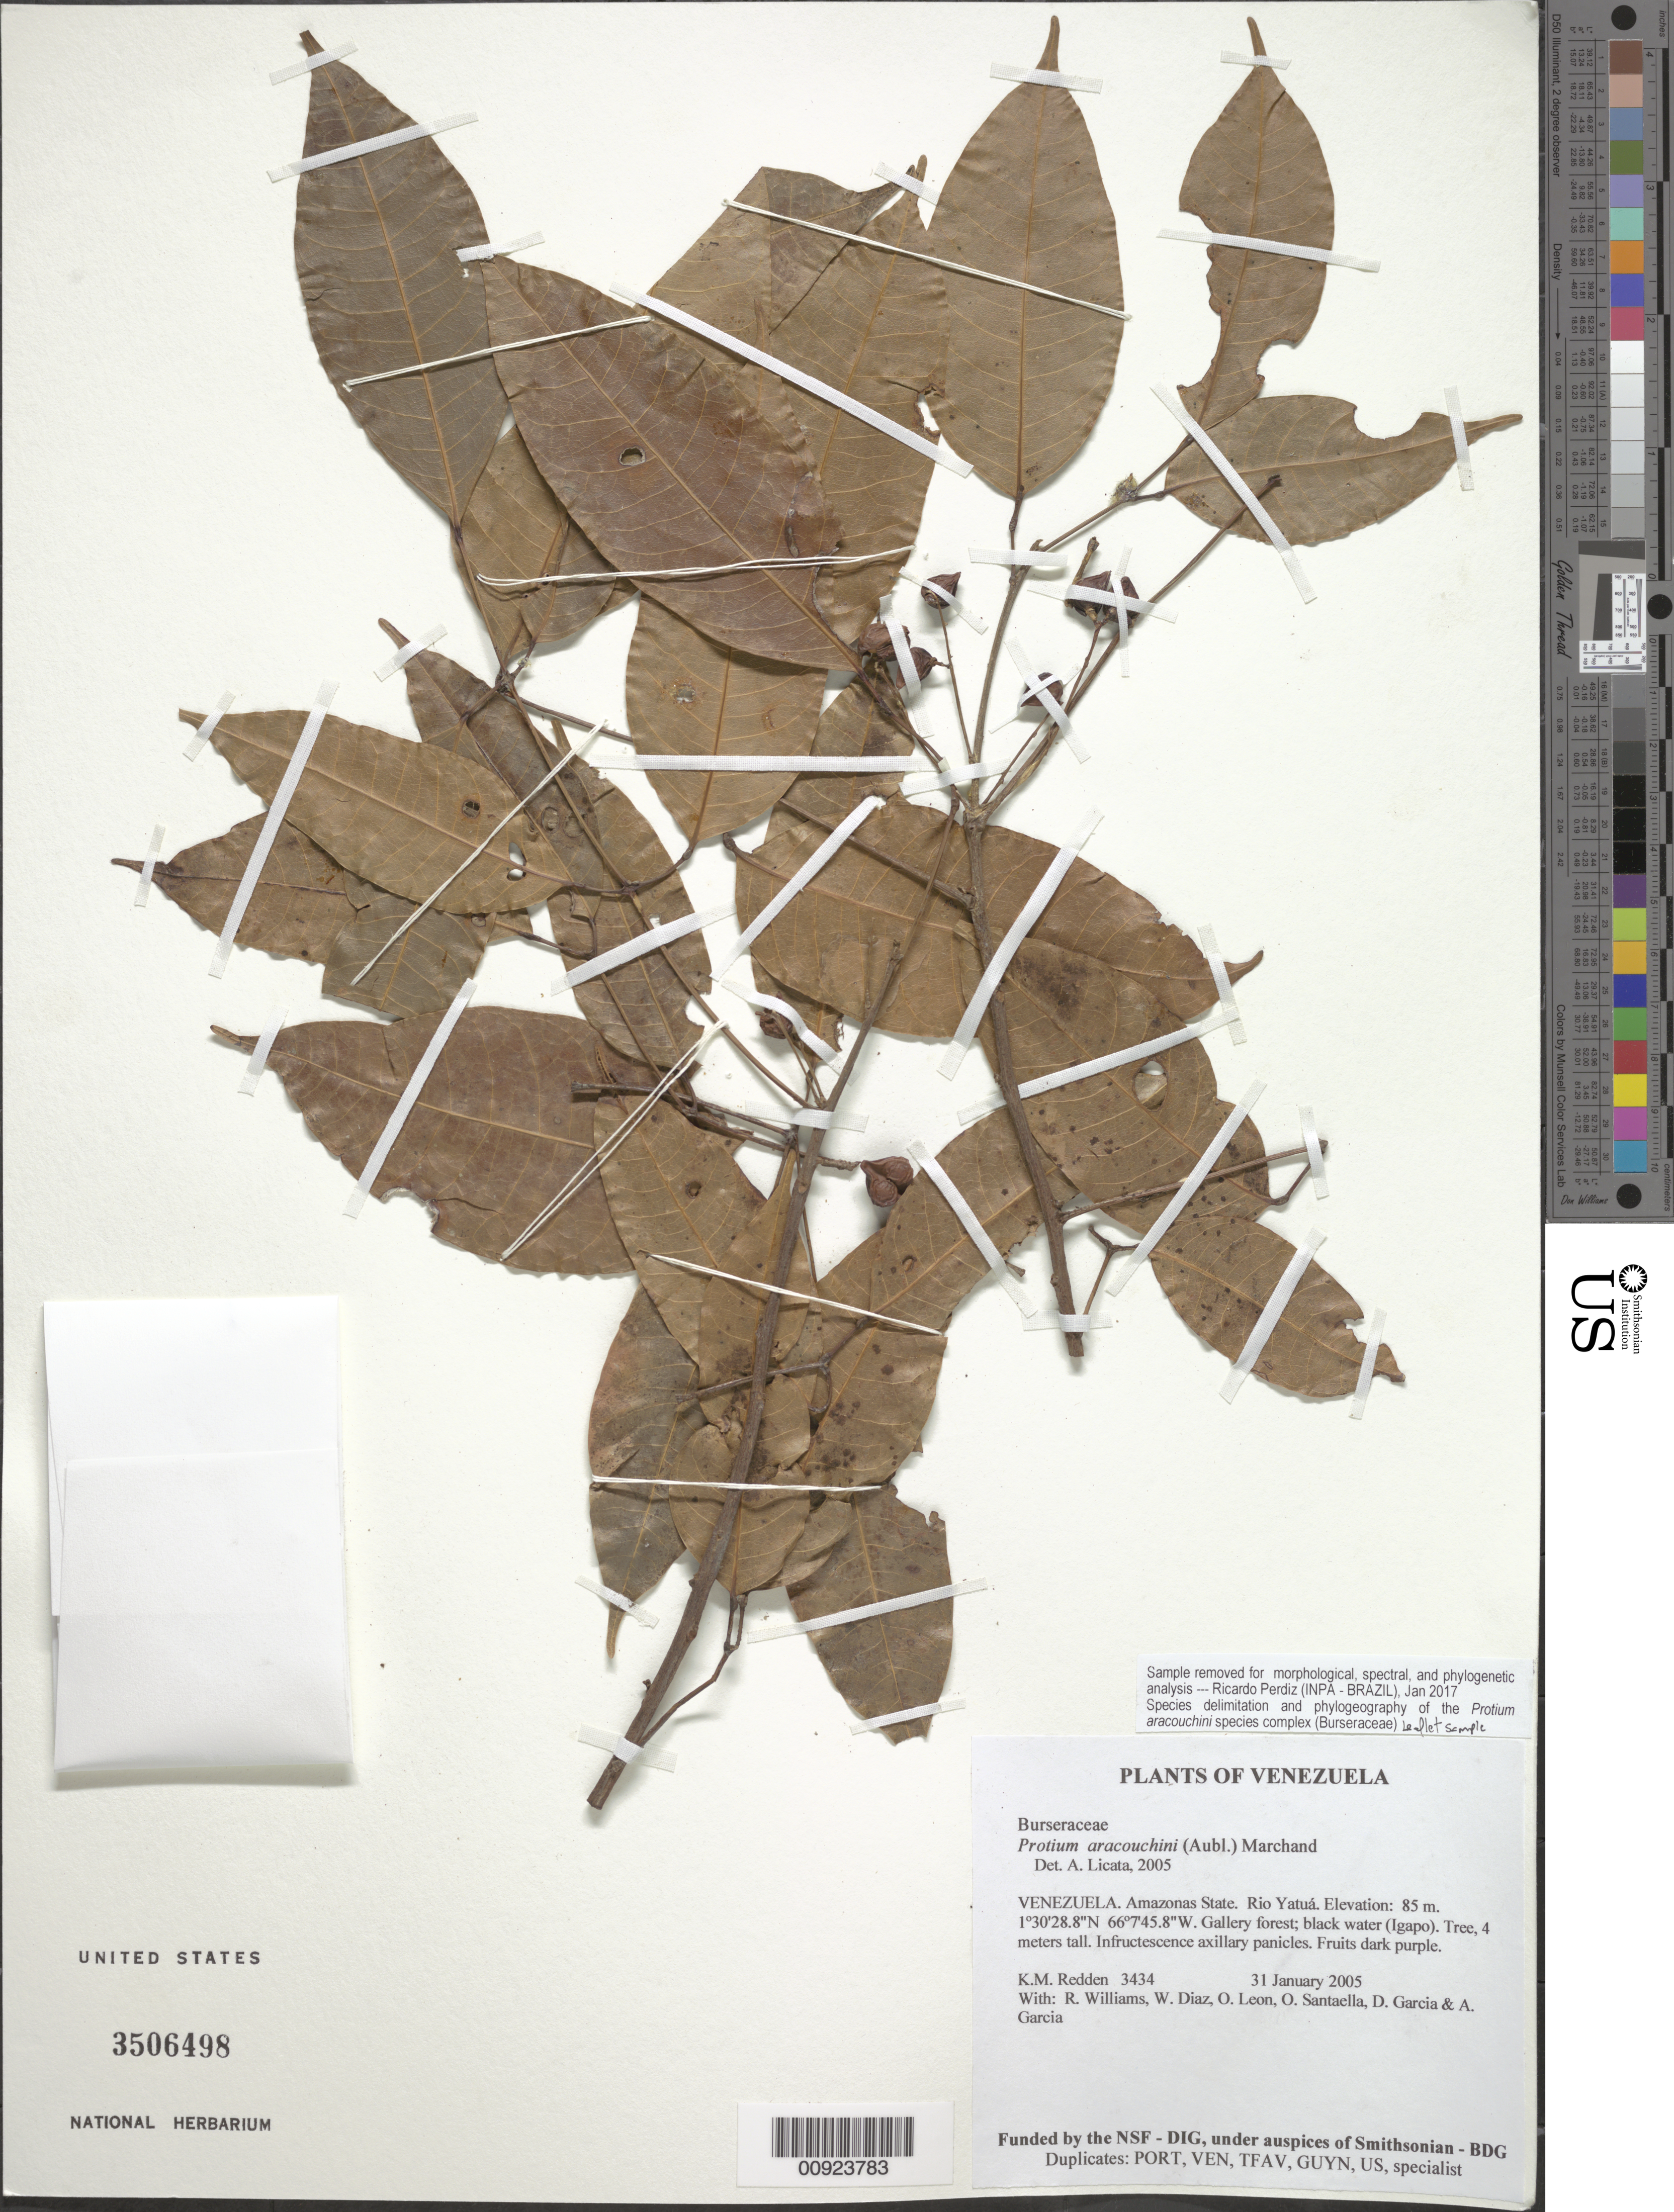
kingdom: Plantae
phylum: Tracheophyta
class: Magnoliopsida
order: Sapindales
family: Burseraceae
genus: Protium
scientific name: Protium aracouchini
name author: (Aubl.) Marchand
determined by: Licata, A., (PORT), Univ. Nac. Exp. de los Llanos Ezequiel Zamora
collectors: K. M. Redden, R. Williams, W. Díaz P., O. León, O. Santaella, D. Garcia & A. Garcia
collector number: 3434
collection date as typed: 31 January 2005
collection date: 2005-01-31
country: Venezuela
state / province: Amazonas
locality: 10 - Rio Yatuá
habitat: Gallery forest; black water (Igapo)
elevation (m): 85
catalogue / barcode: US 3506498